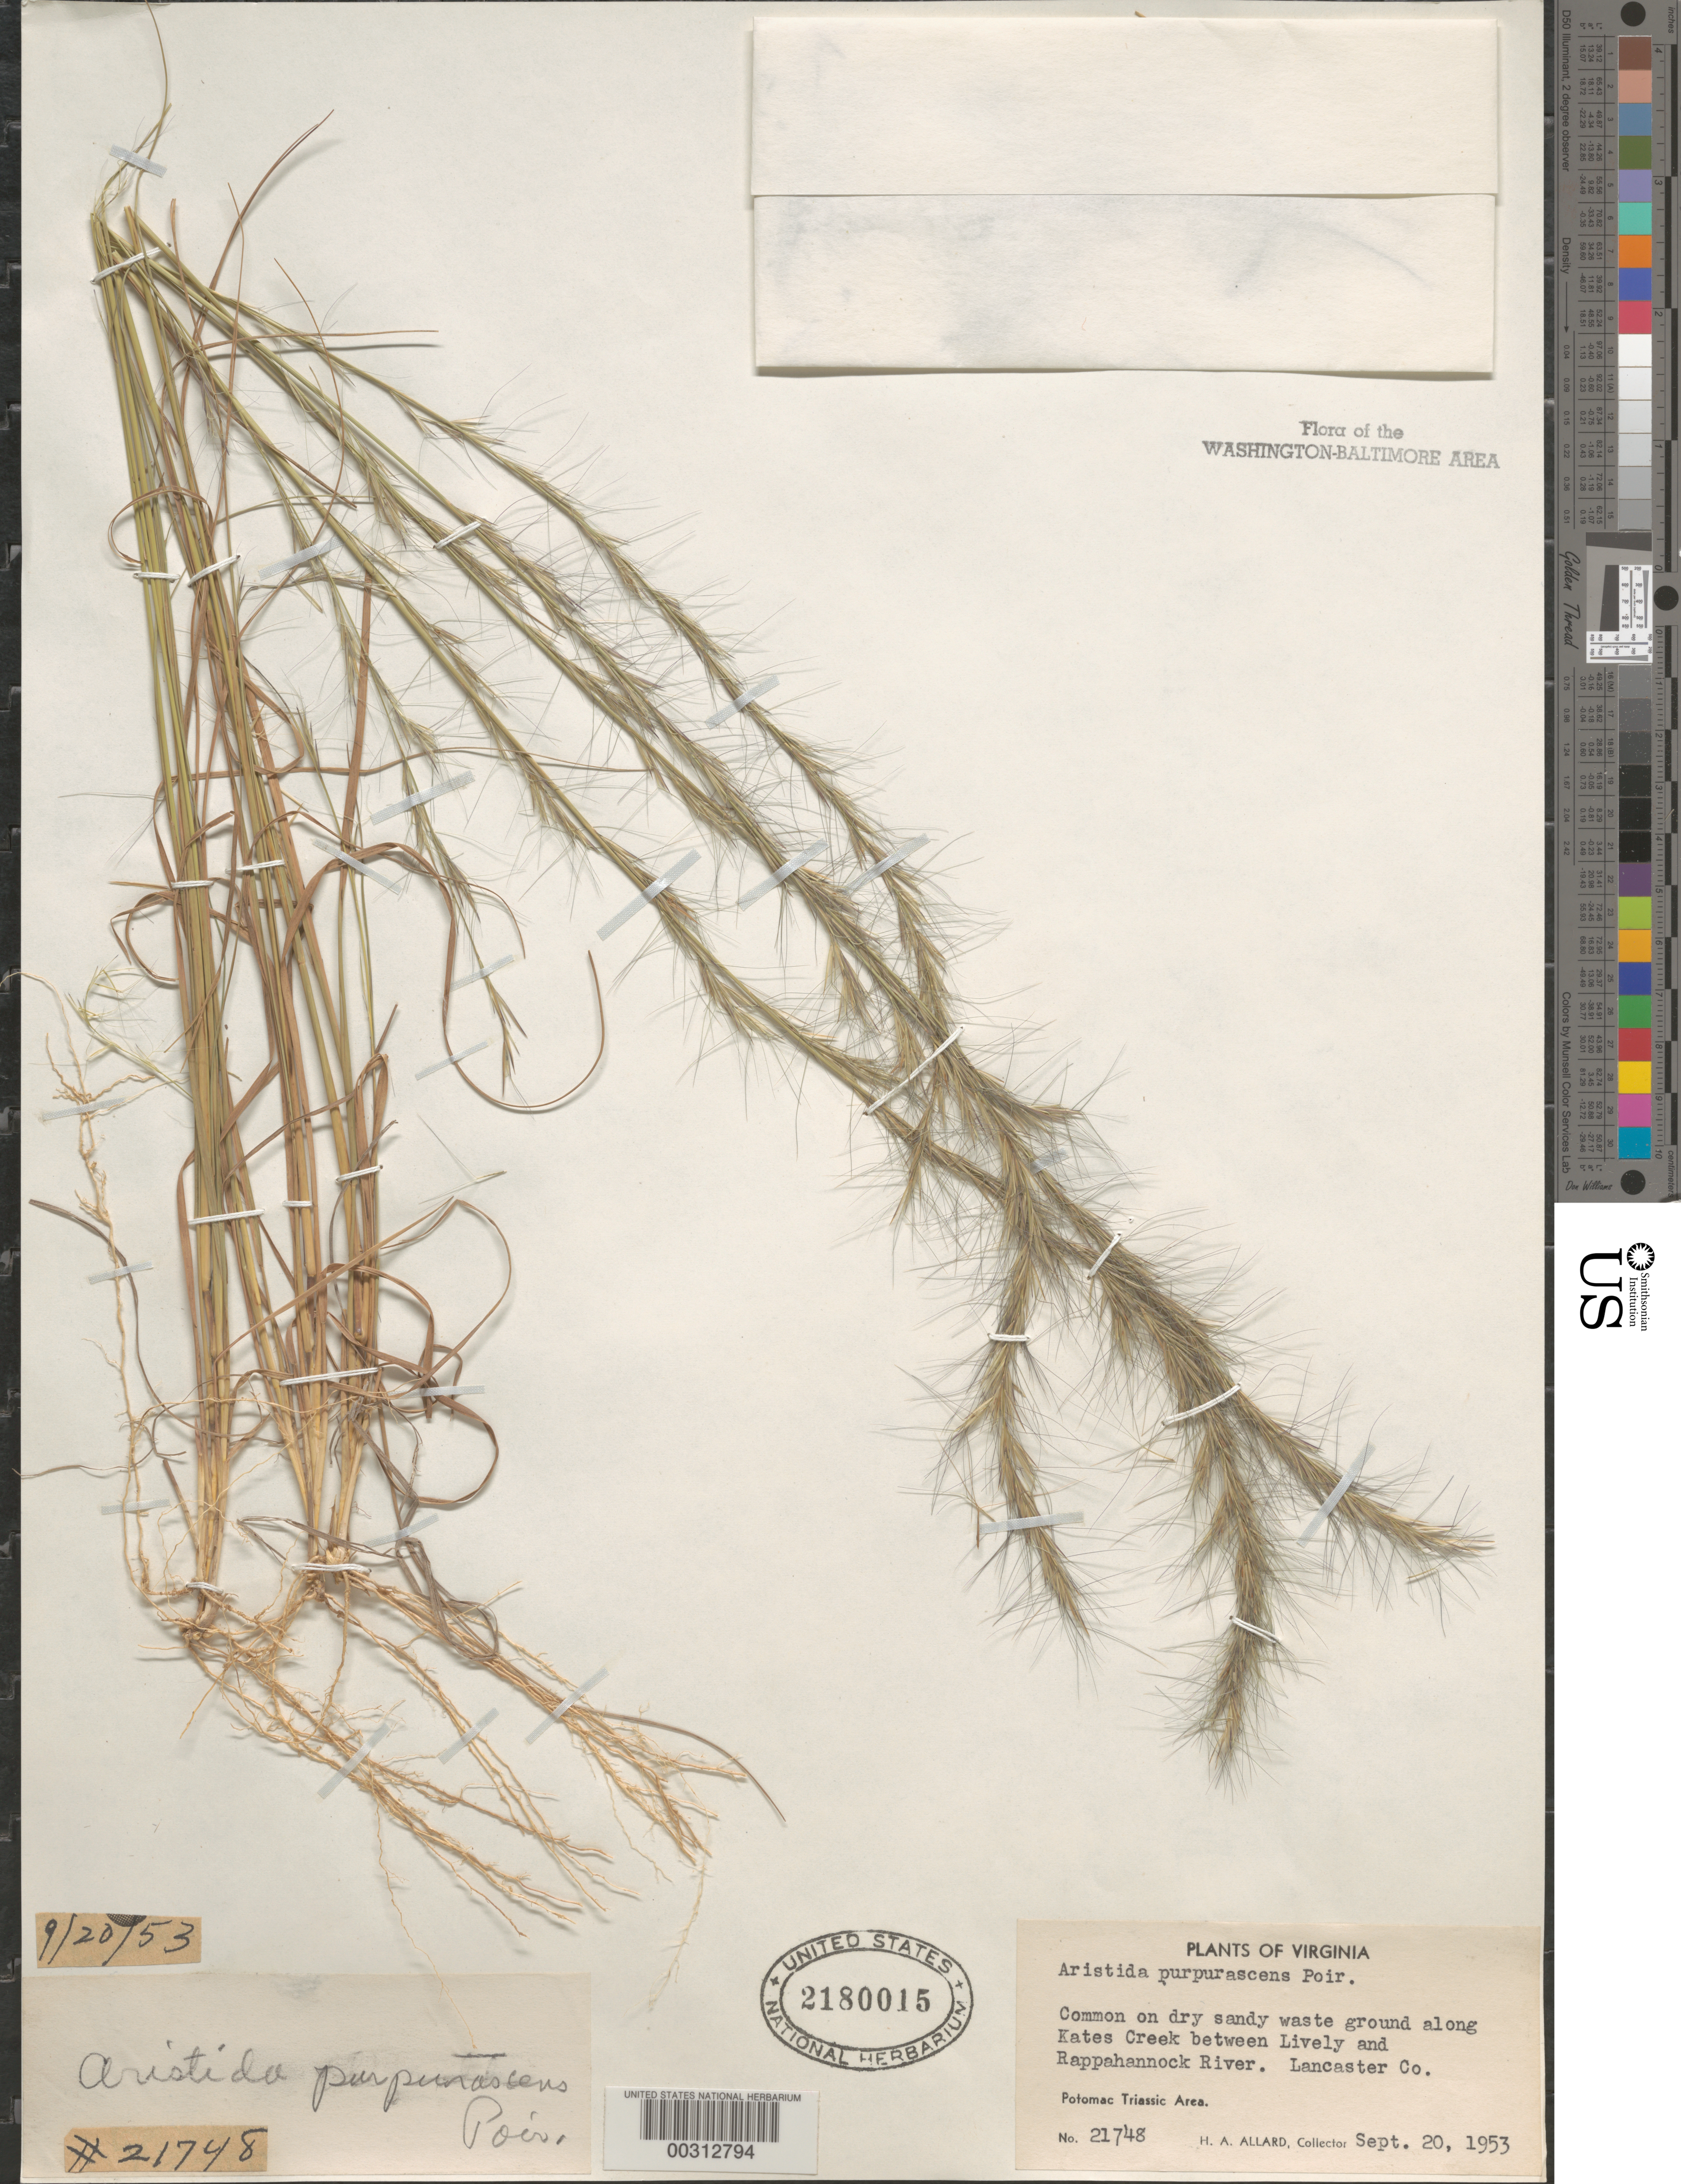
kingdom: Plantae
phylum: Tracheophyta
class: Liliopsida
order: Poales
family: Poaceae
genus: Aristida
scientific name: Aristida purpurascens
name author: Poir. in Lam.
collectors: H. A. Allard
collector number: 21748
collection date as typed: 20 Sep 1953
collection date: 1953-09-20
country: United States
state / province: Virginia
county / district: Lancaster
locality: Kates Creek between Lively and Rappahannock River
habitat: On dry sandy waste grund along creek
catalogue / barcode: US 2180015